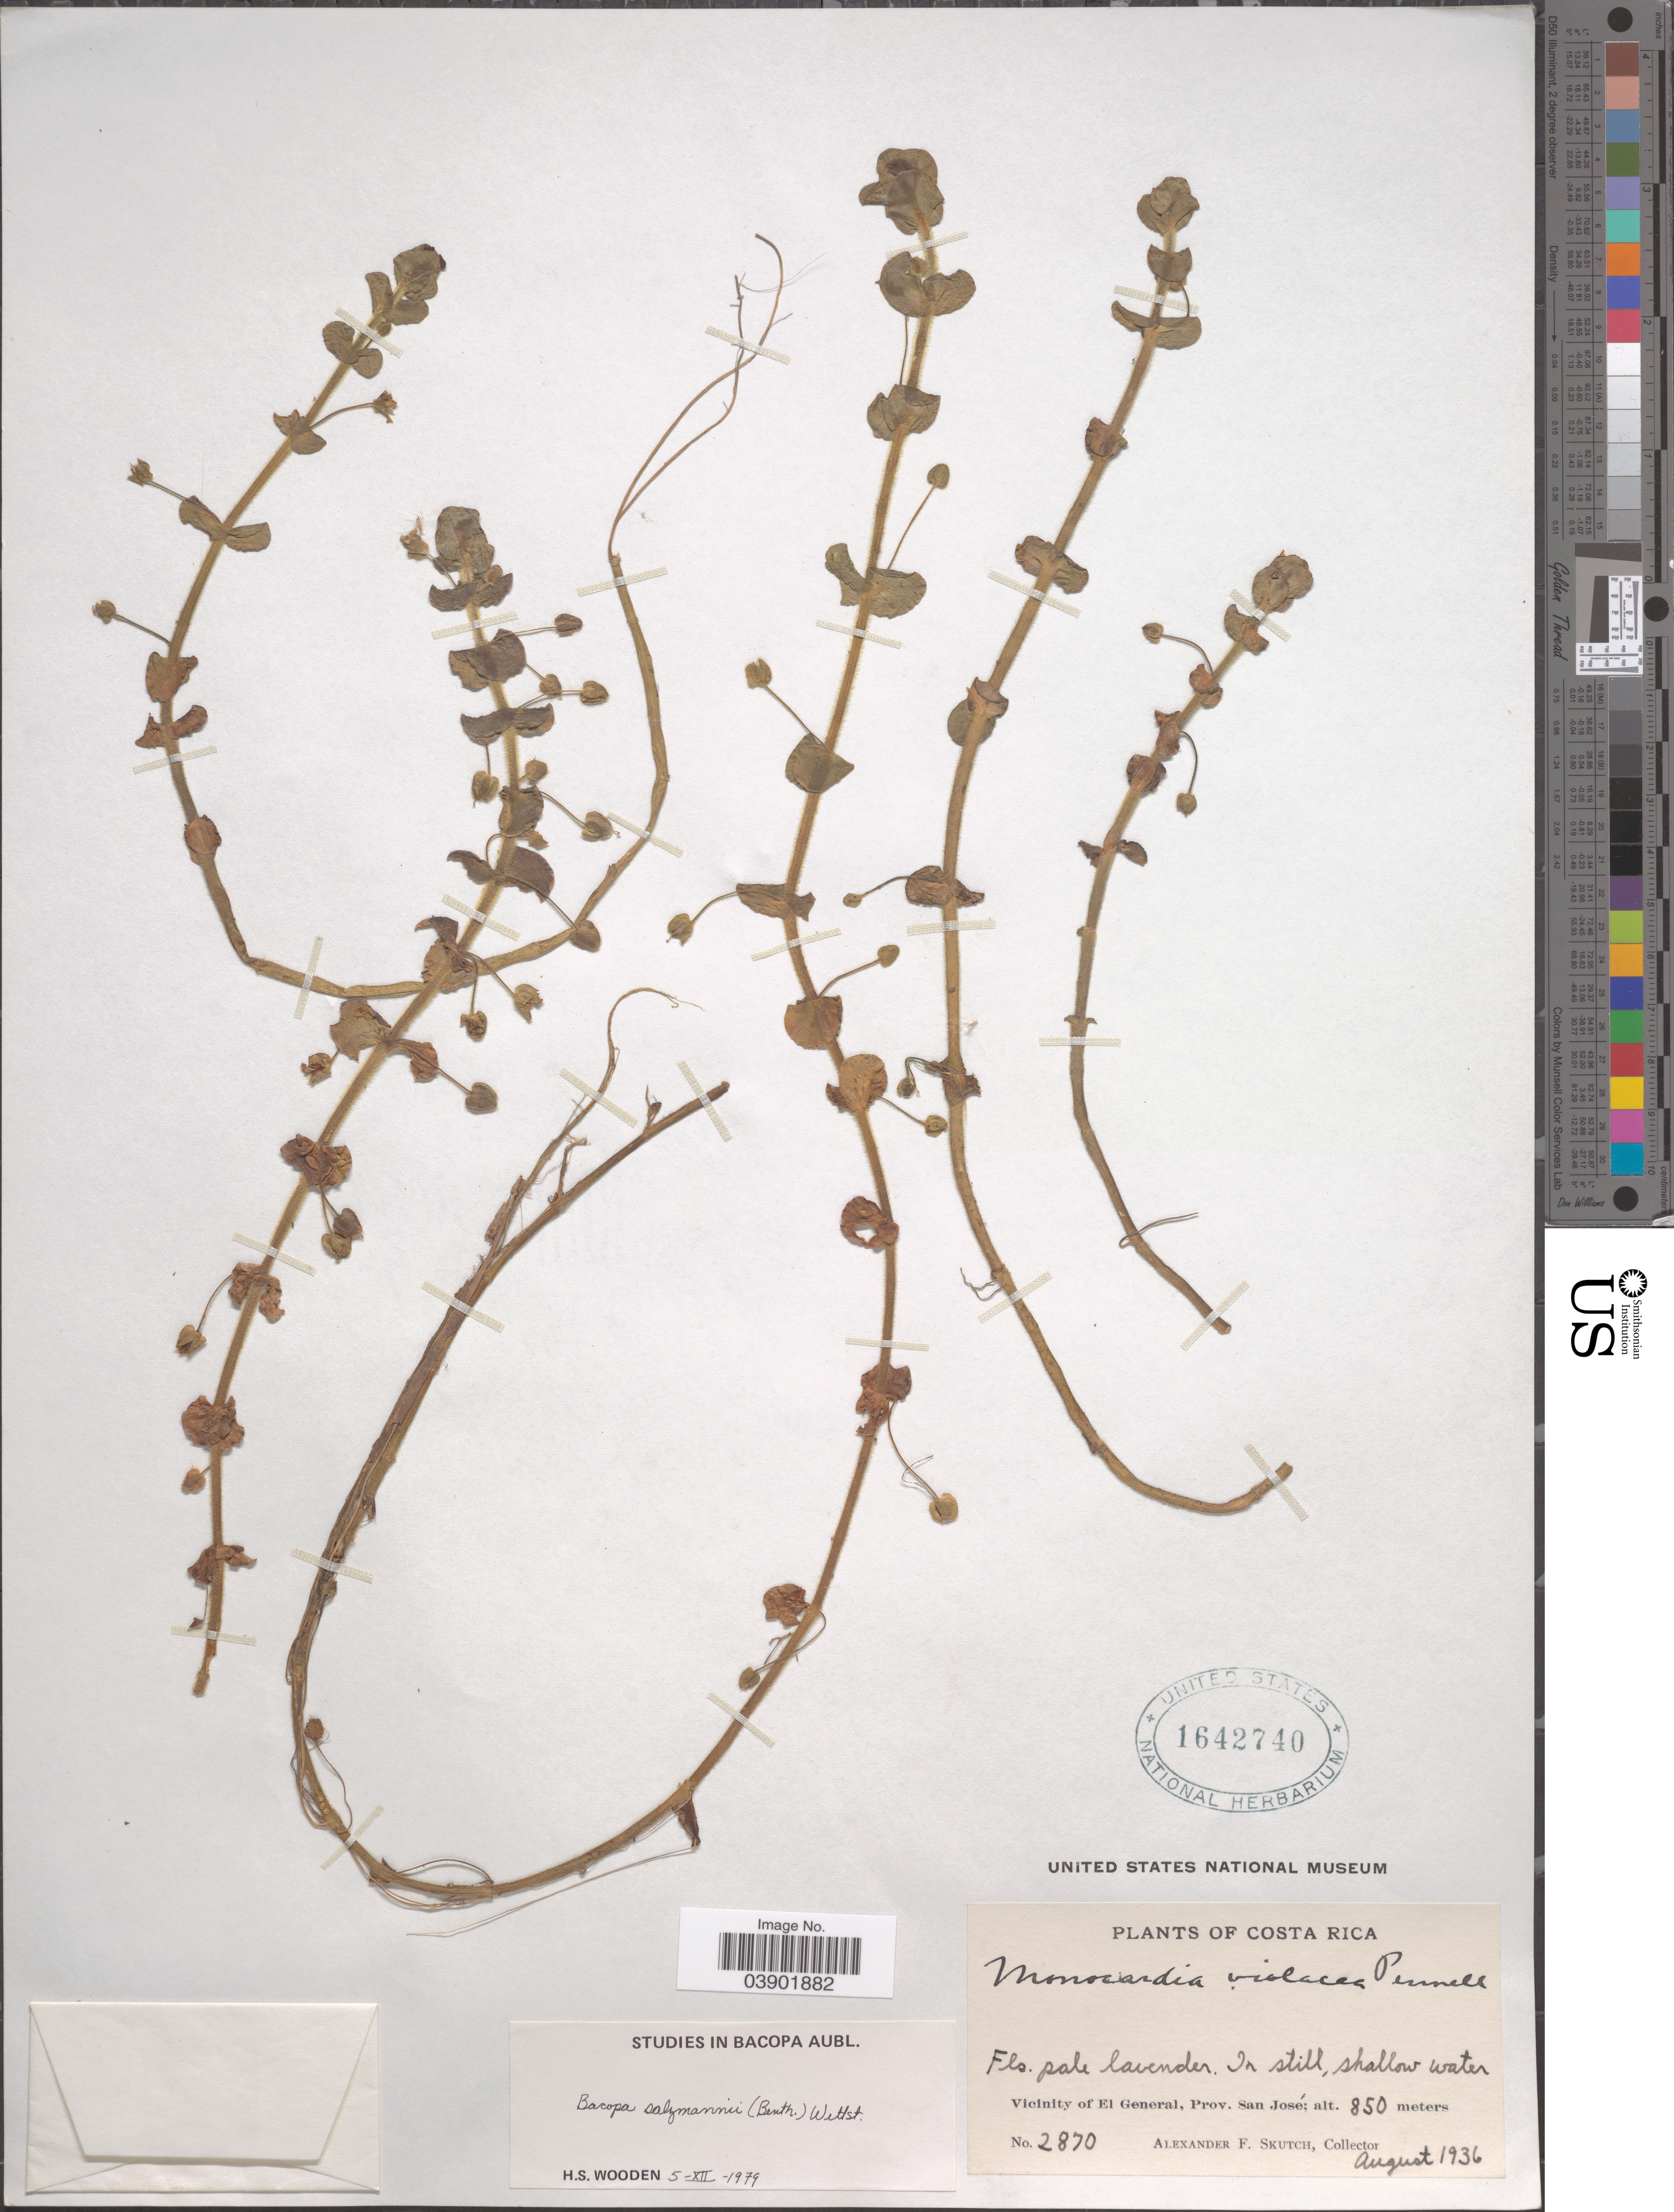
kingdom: Plantae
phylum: Tracheophyta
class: Magnoliopsida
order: Lamiales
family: Plantaginaceae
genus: Bacopa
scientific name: Bacopa salzmannii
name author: (Benth.) Wettst. ex Edwall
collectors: A. F. Skutch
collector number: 2870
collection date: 1936-08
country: Costa Rica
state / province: San José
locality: Vicinity of El General.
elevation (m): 850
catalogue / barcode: US 1642740